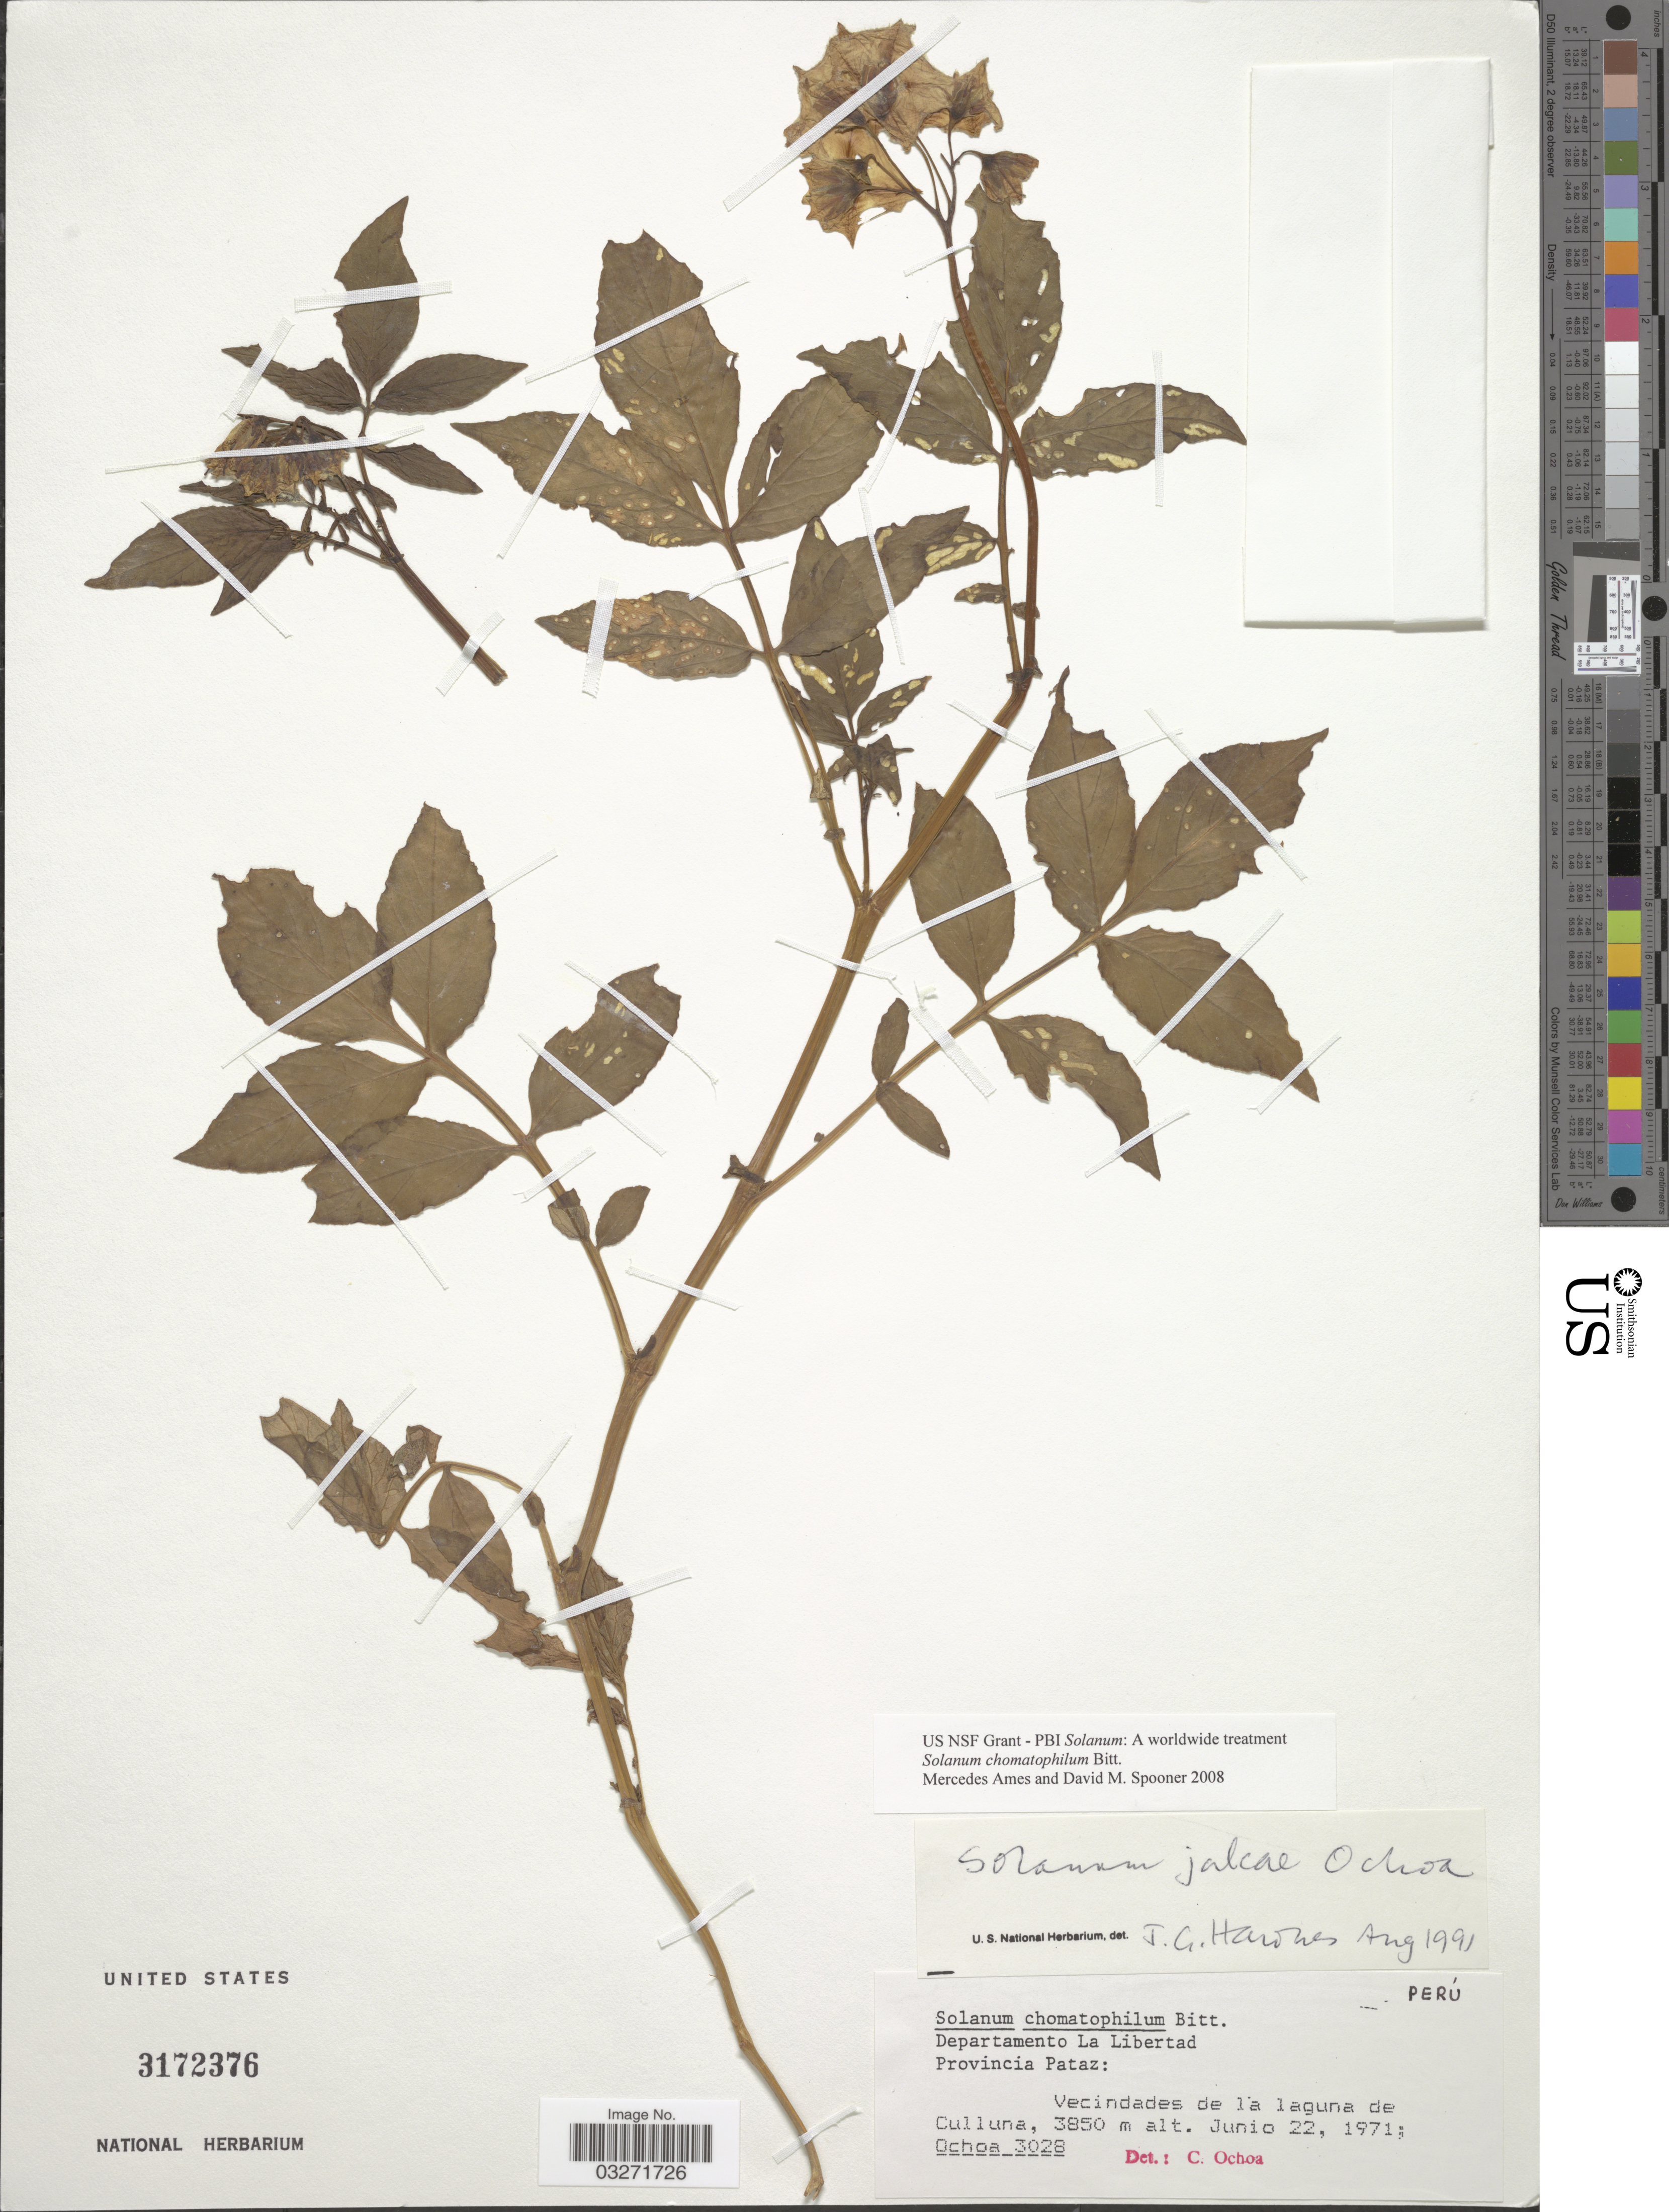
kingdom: Plantae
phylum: Tracheophyta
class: Magnoliopsida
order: Solanales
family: Solanaceae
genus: Solanum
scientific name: Solanum chomatophilum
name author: Bitter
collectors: -. Ochoa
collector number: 3028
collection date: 1971-06-22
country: Peru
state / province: La Libertad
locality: Departamento La Libertad. Provincia Pataz: Vecindades de la laguna de Culluna.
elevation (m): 3850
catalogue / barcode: US 3172376